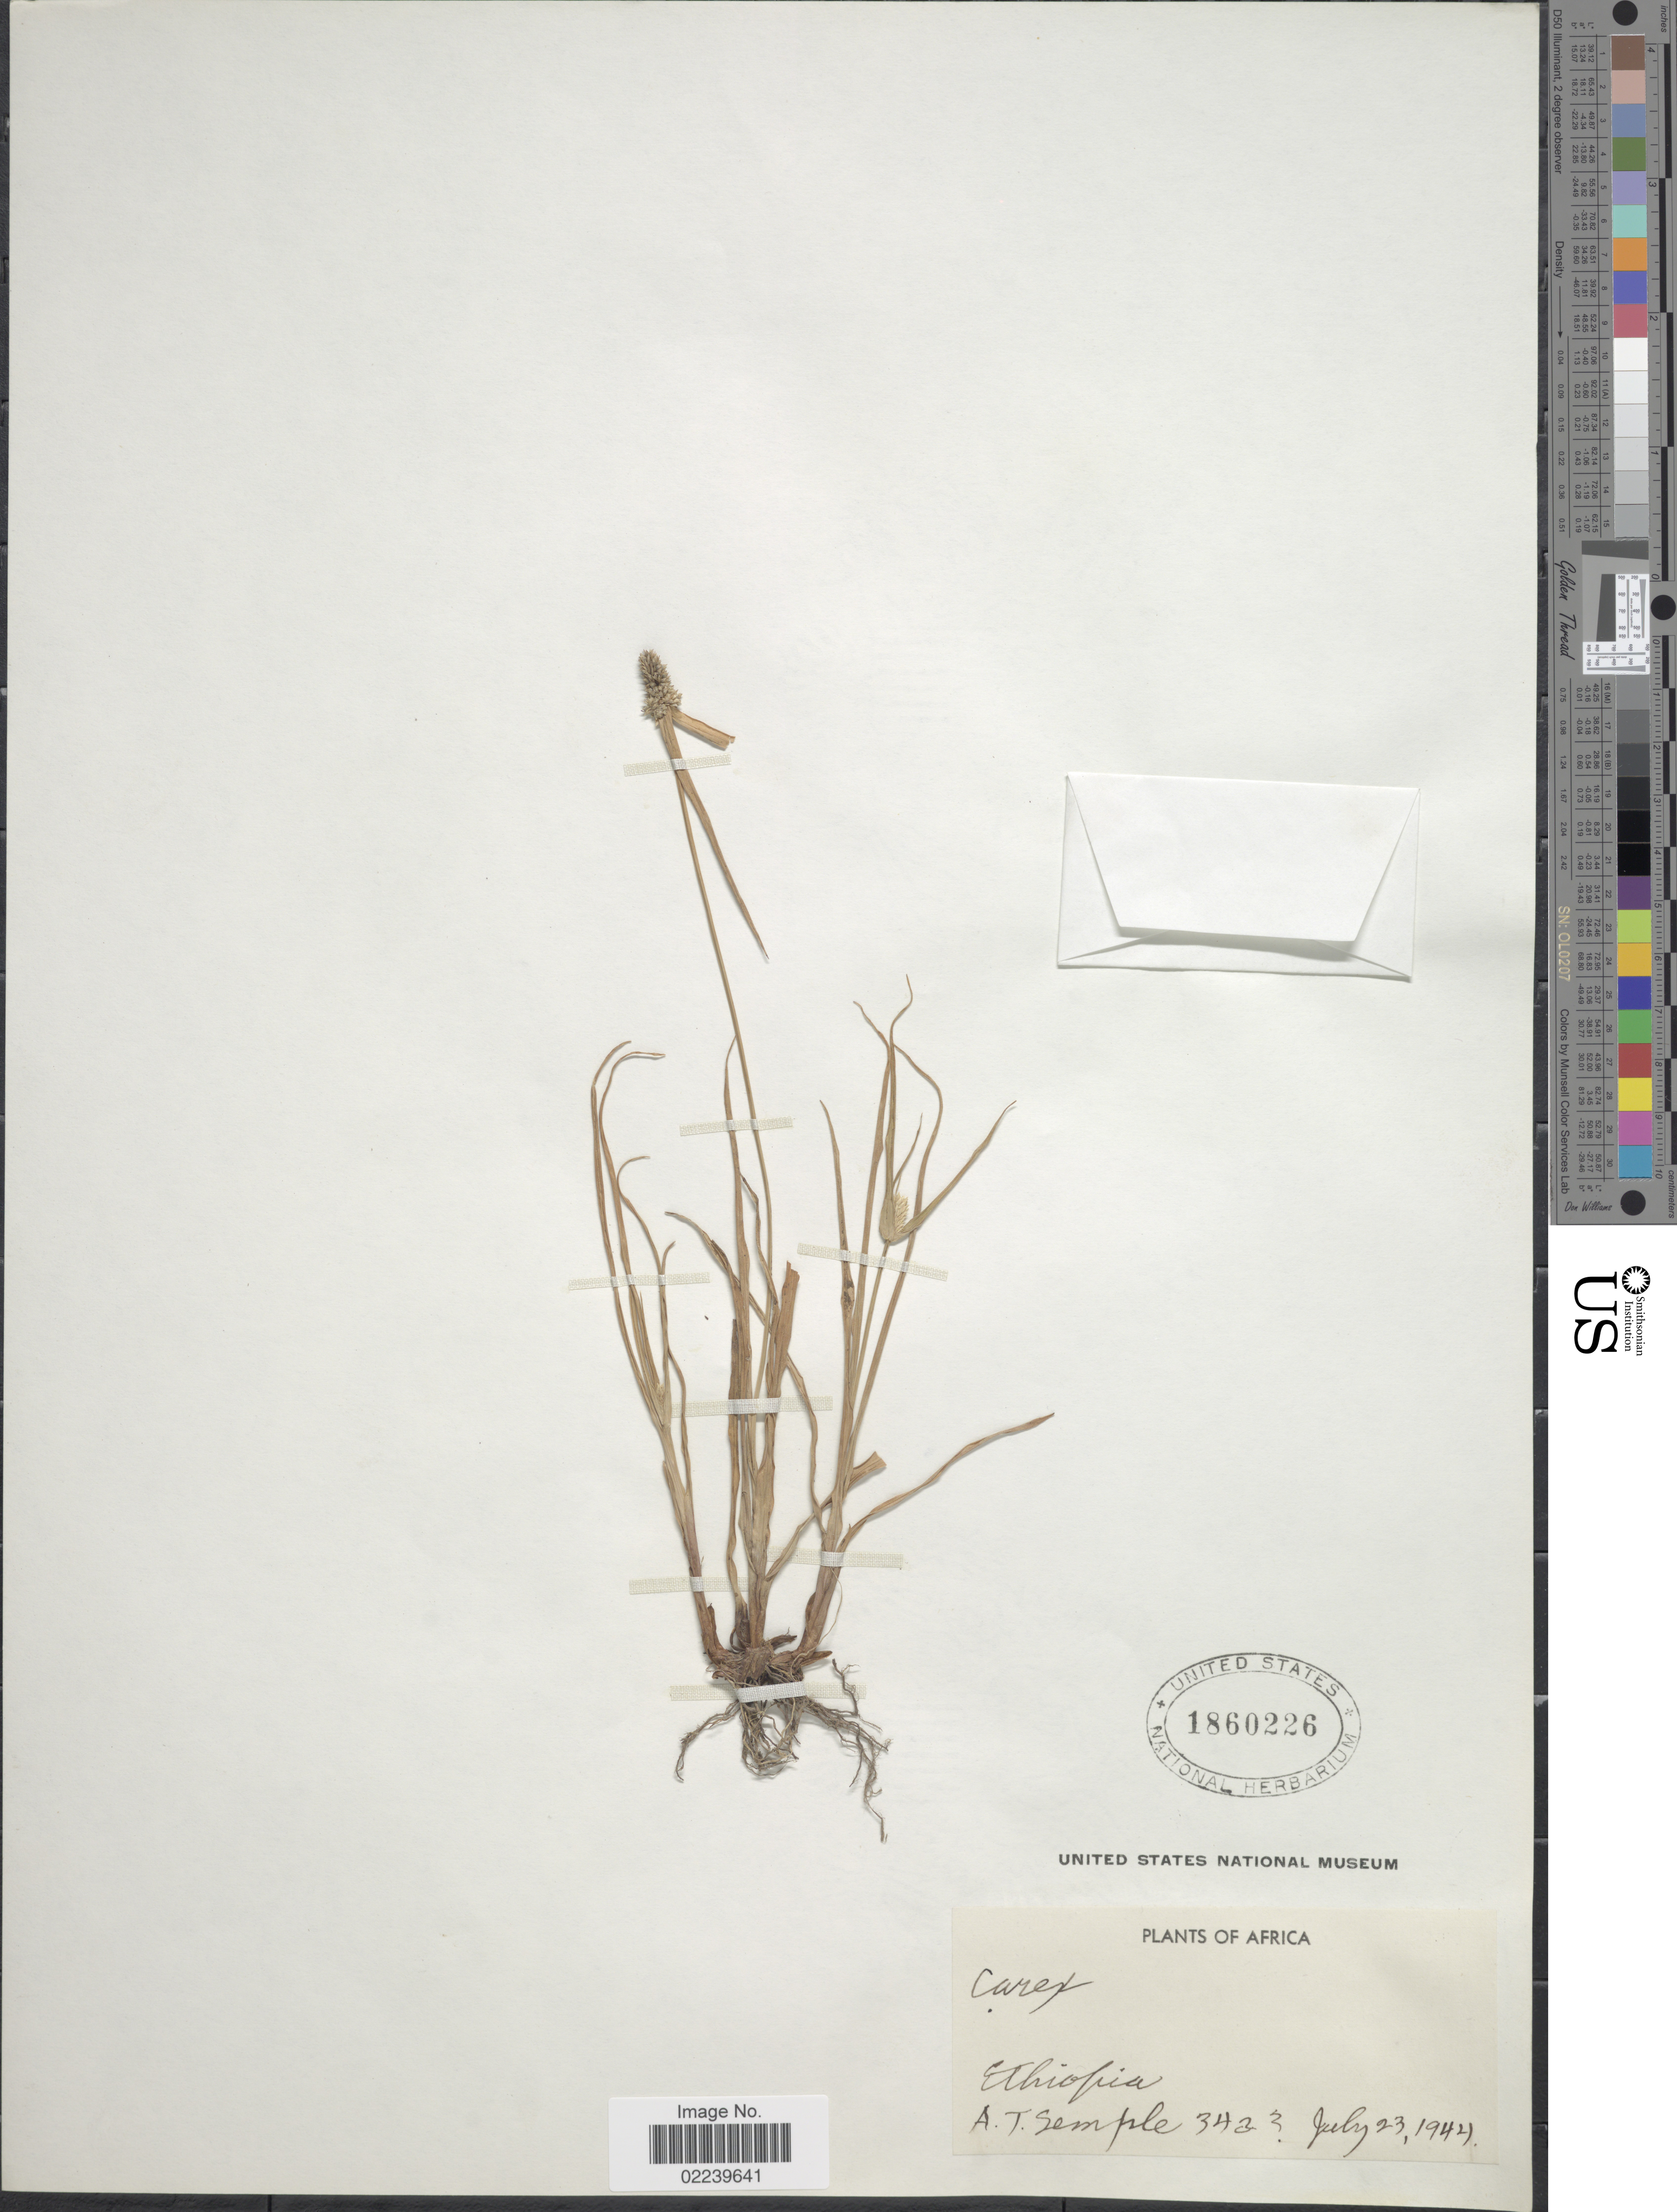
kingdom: Plantae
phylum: Tracheophyta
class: Liliopsida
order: Poales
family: Cyperaceae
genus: Cyperus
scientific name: Cyperus sp.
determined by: Strong, Mark T., (BOT), Smithsonian Institution - National Museum of Natural History (UNITED STATES)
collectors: A. Semple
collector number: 343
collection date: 1944-07-23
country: Ethiopia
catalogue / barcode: US 1860226